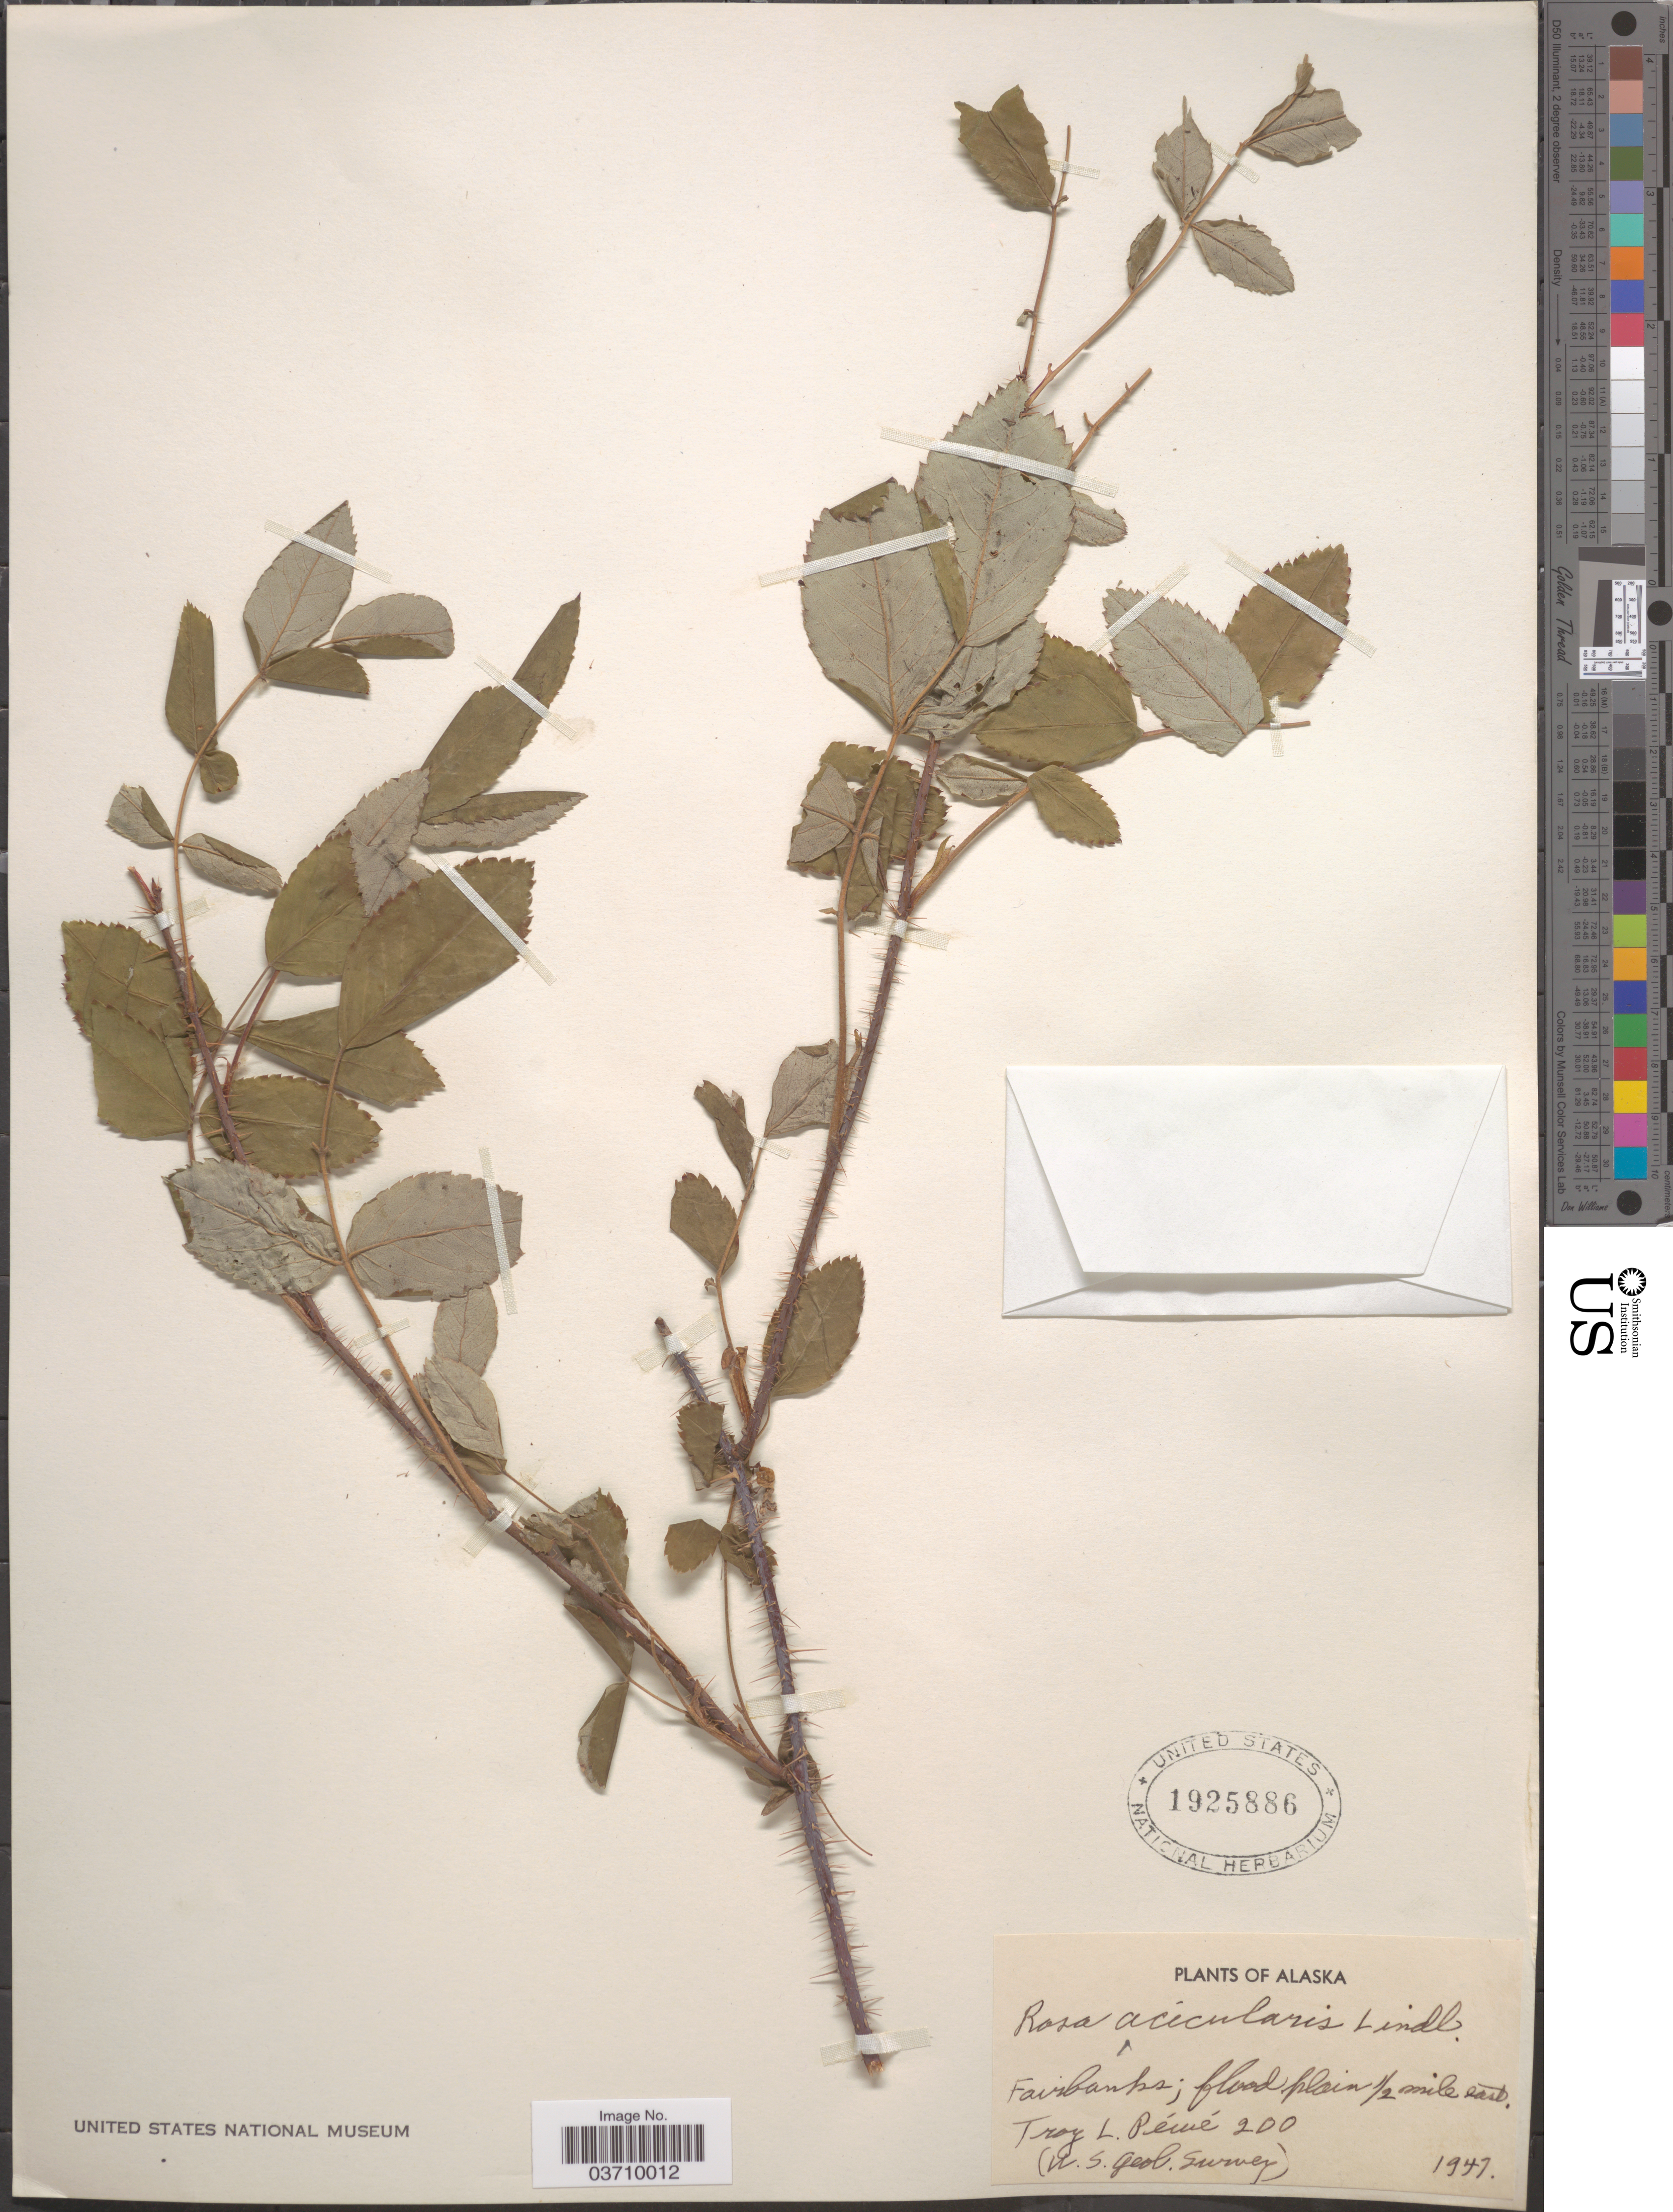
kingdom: Plantae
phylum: Tracheophyta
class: Magnoliopsida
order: Rosales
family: Rosaceae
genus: Rosa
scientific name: Rosa acicularis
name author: Lindl.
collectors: T. Péwé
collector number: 200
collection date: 1947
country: United States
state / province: Alaska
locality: Fairbanks; flood plain ½ mile east.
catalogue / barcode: US 1925886